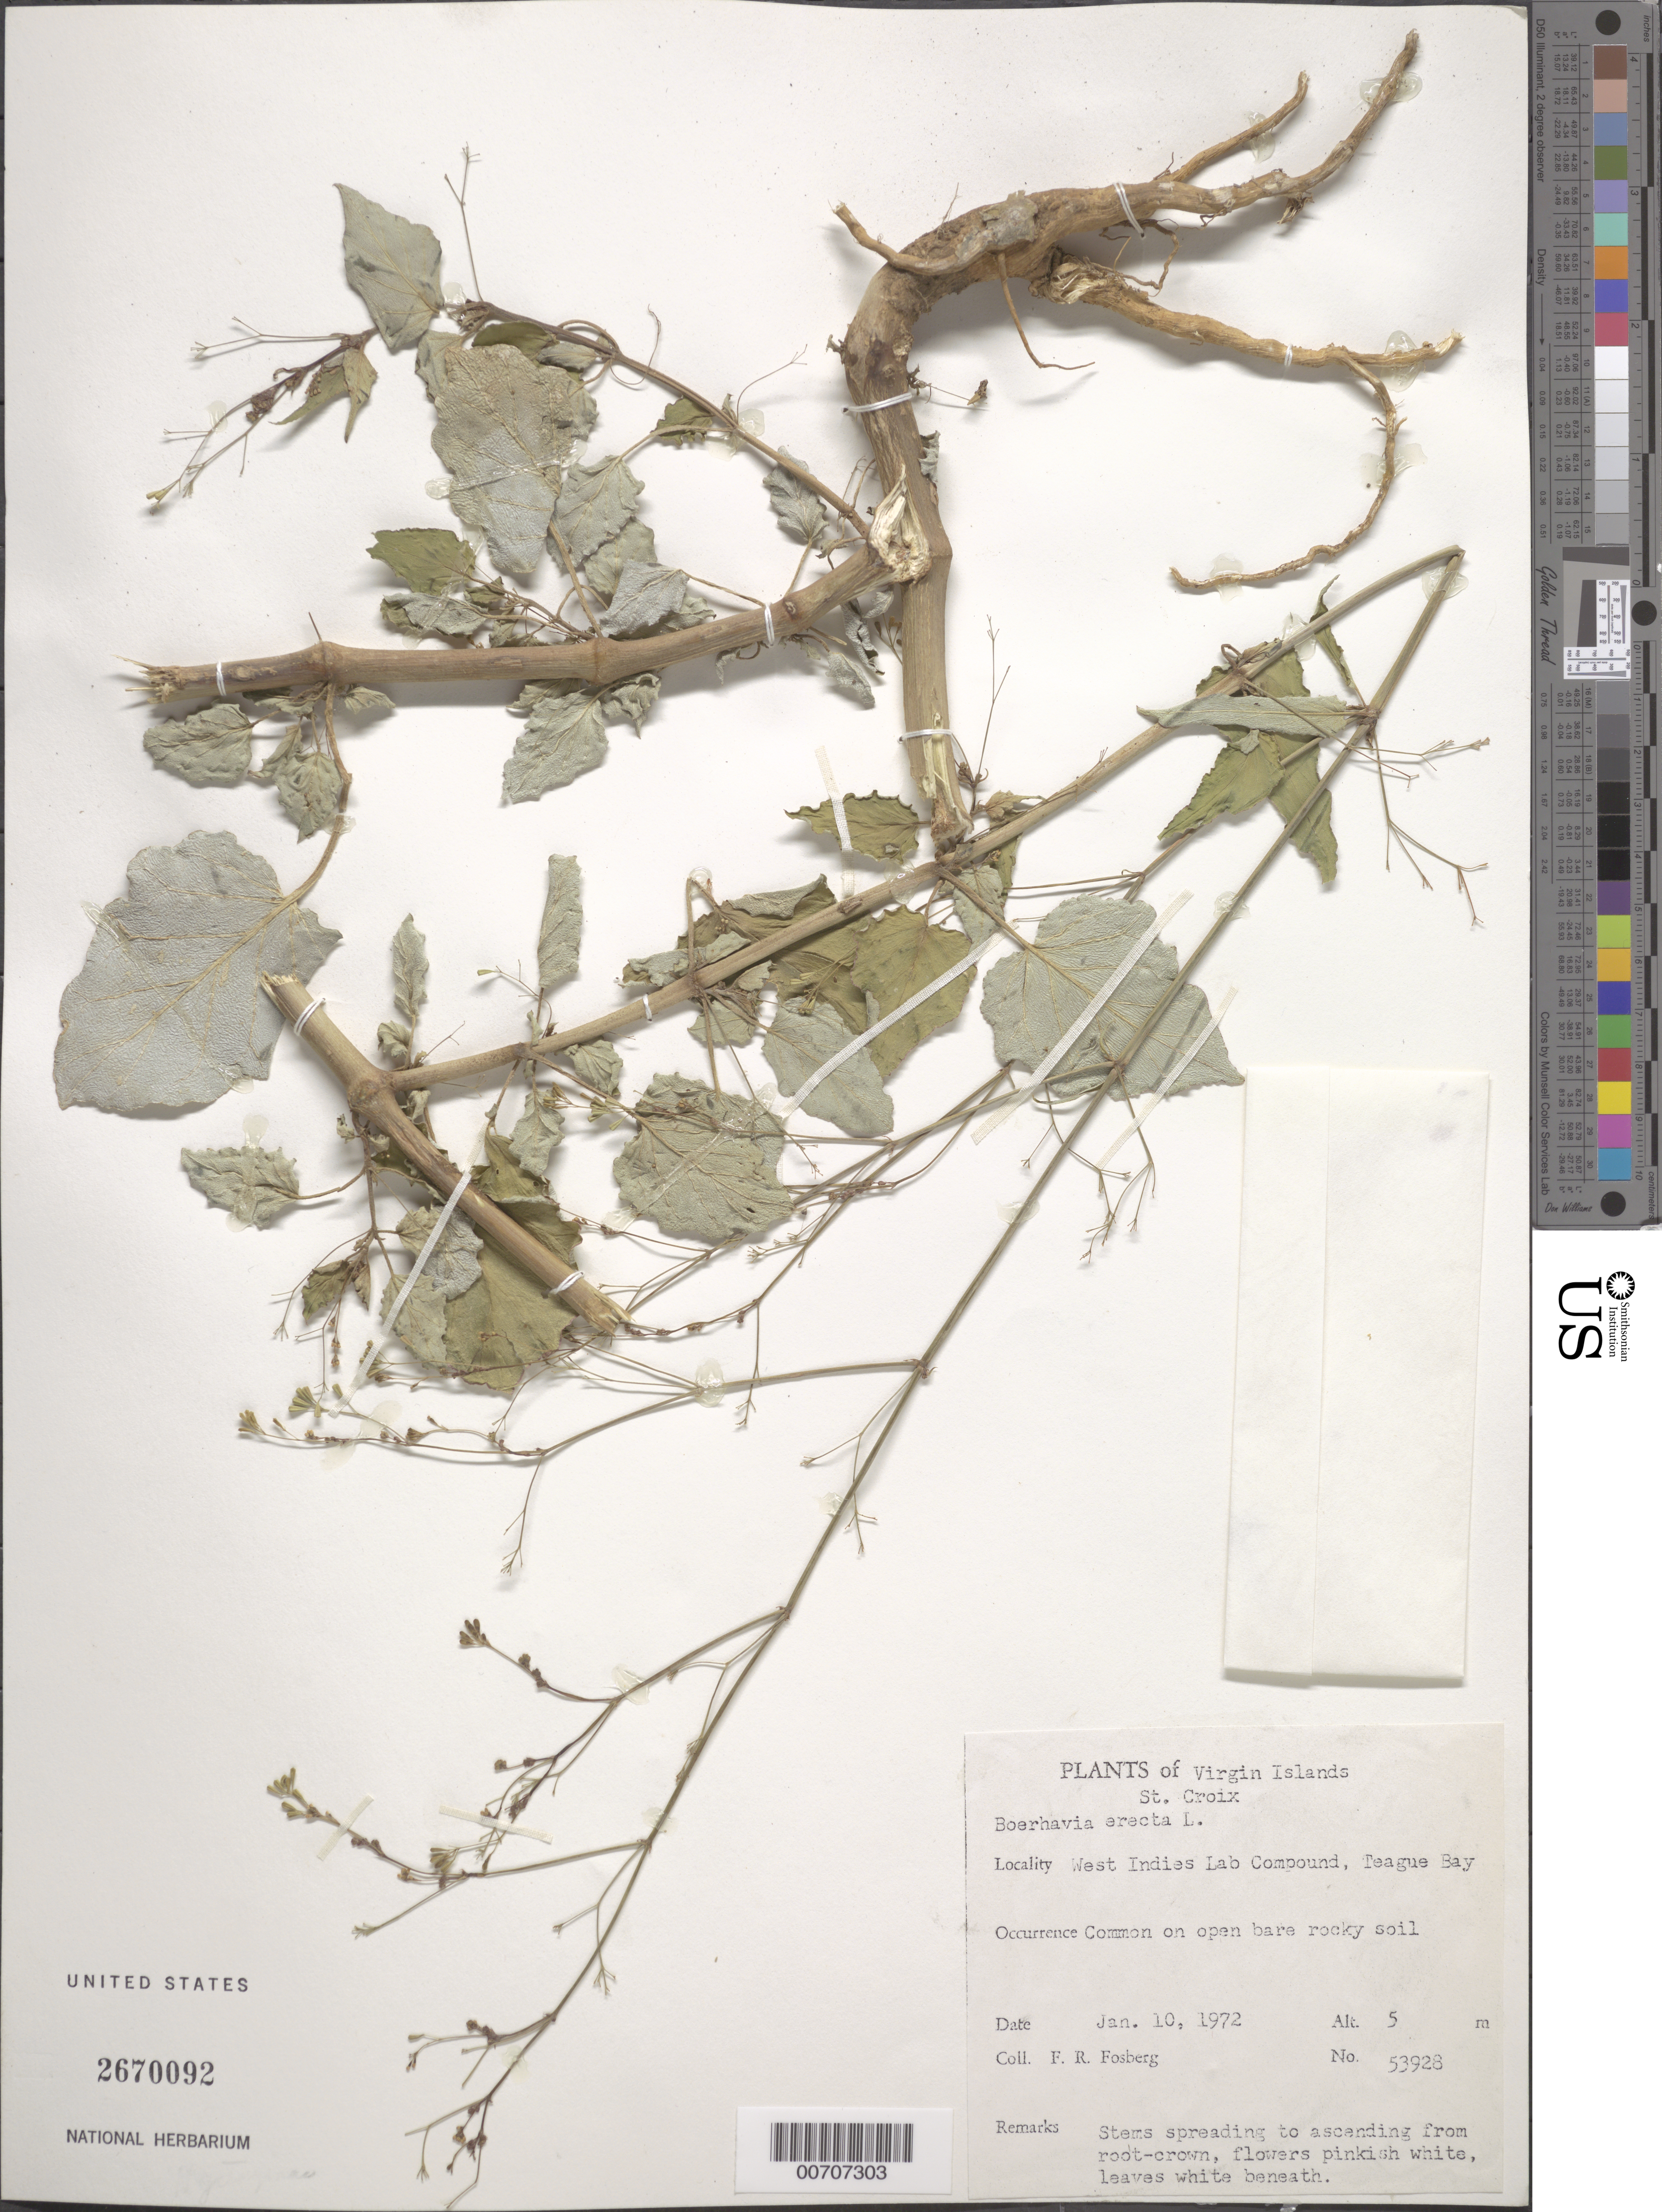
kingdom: Plantae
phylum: Tracheophyta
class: Magnoliopsida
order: Caryophyllales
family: Nyctaginaceae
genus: Boerhavia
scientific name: Boerhavia erecta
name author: L.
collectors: F. R. Fosberg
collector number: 53928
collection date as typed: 10 Jan 1972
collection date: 1972-01-10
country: U.S. Virgin Islands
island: St. Croix Island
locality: Teague Bay, West Indies Lab. Compound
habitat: On open bare rocky soil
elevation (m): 5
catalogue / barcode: US 2670092